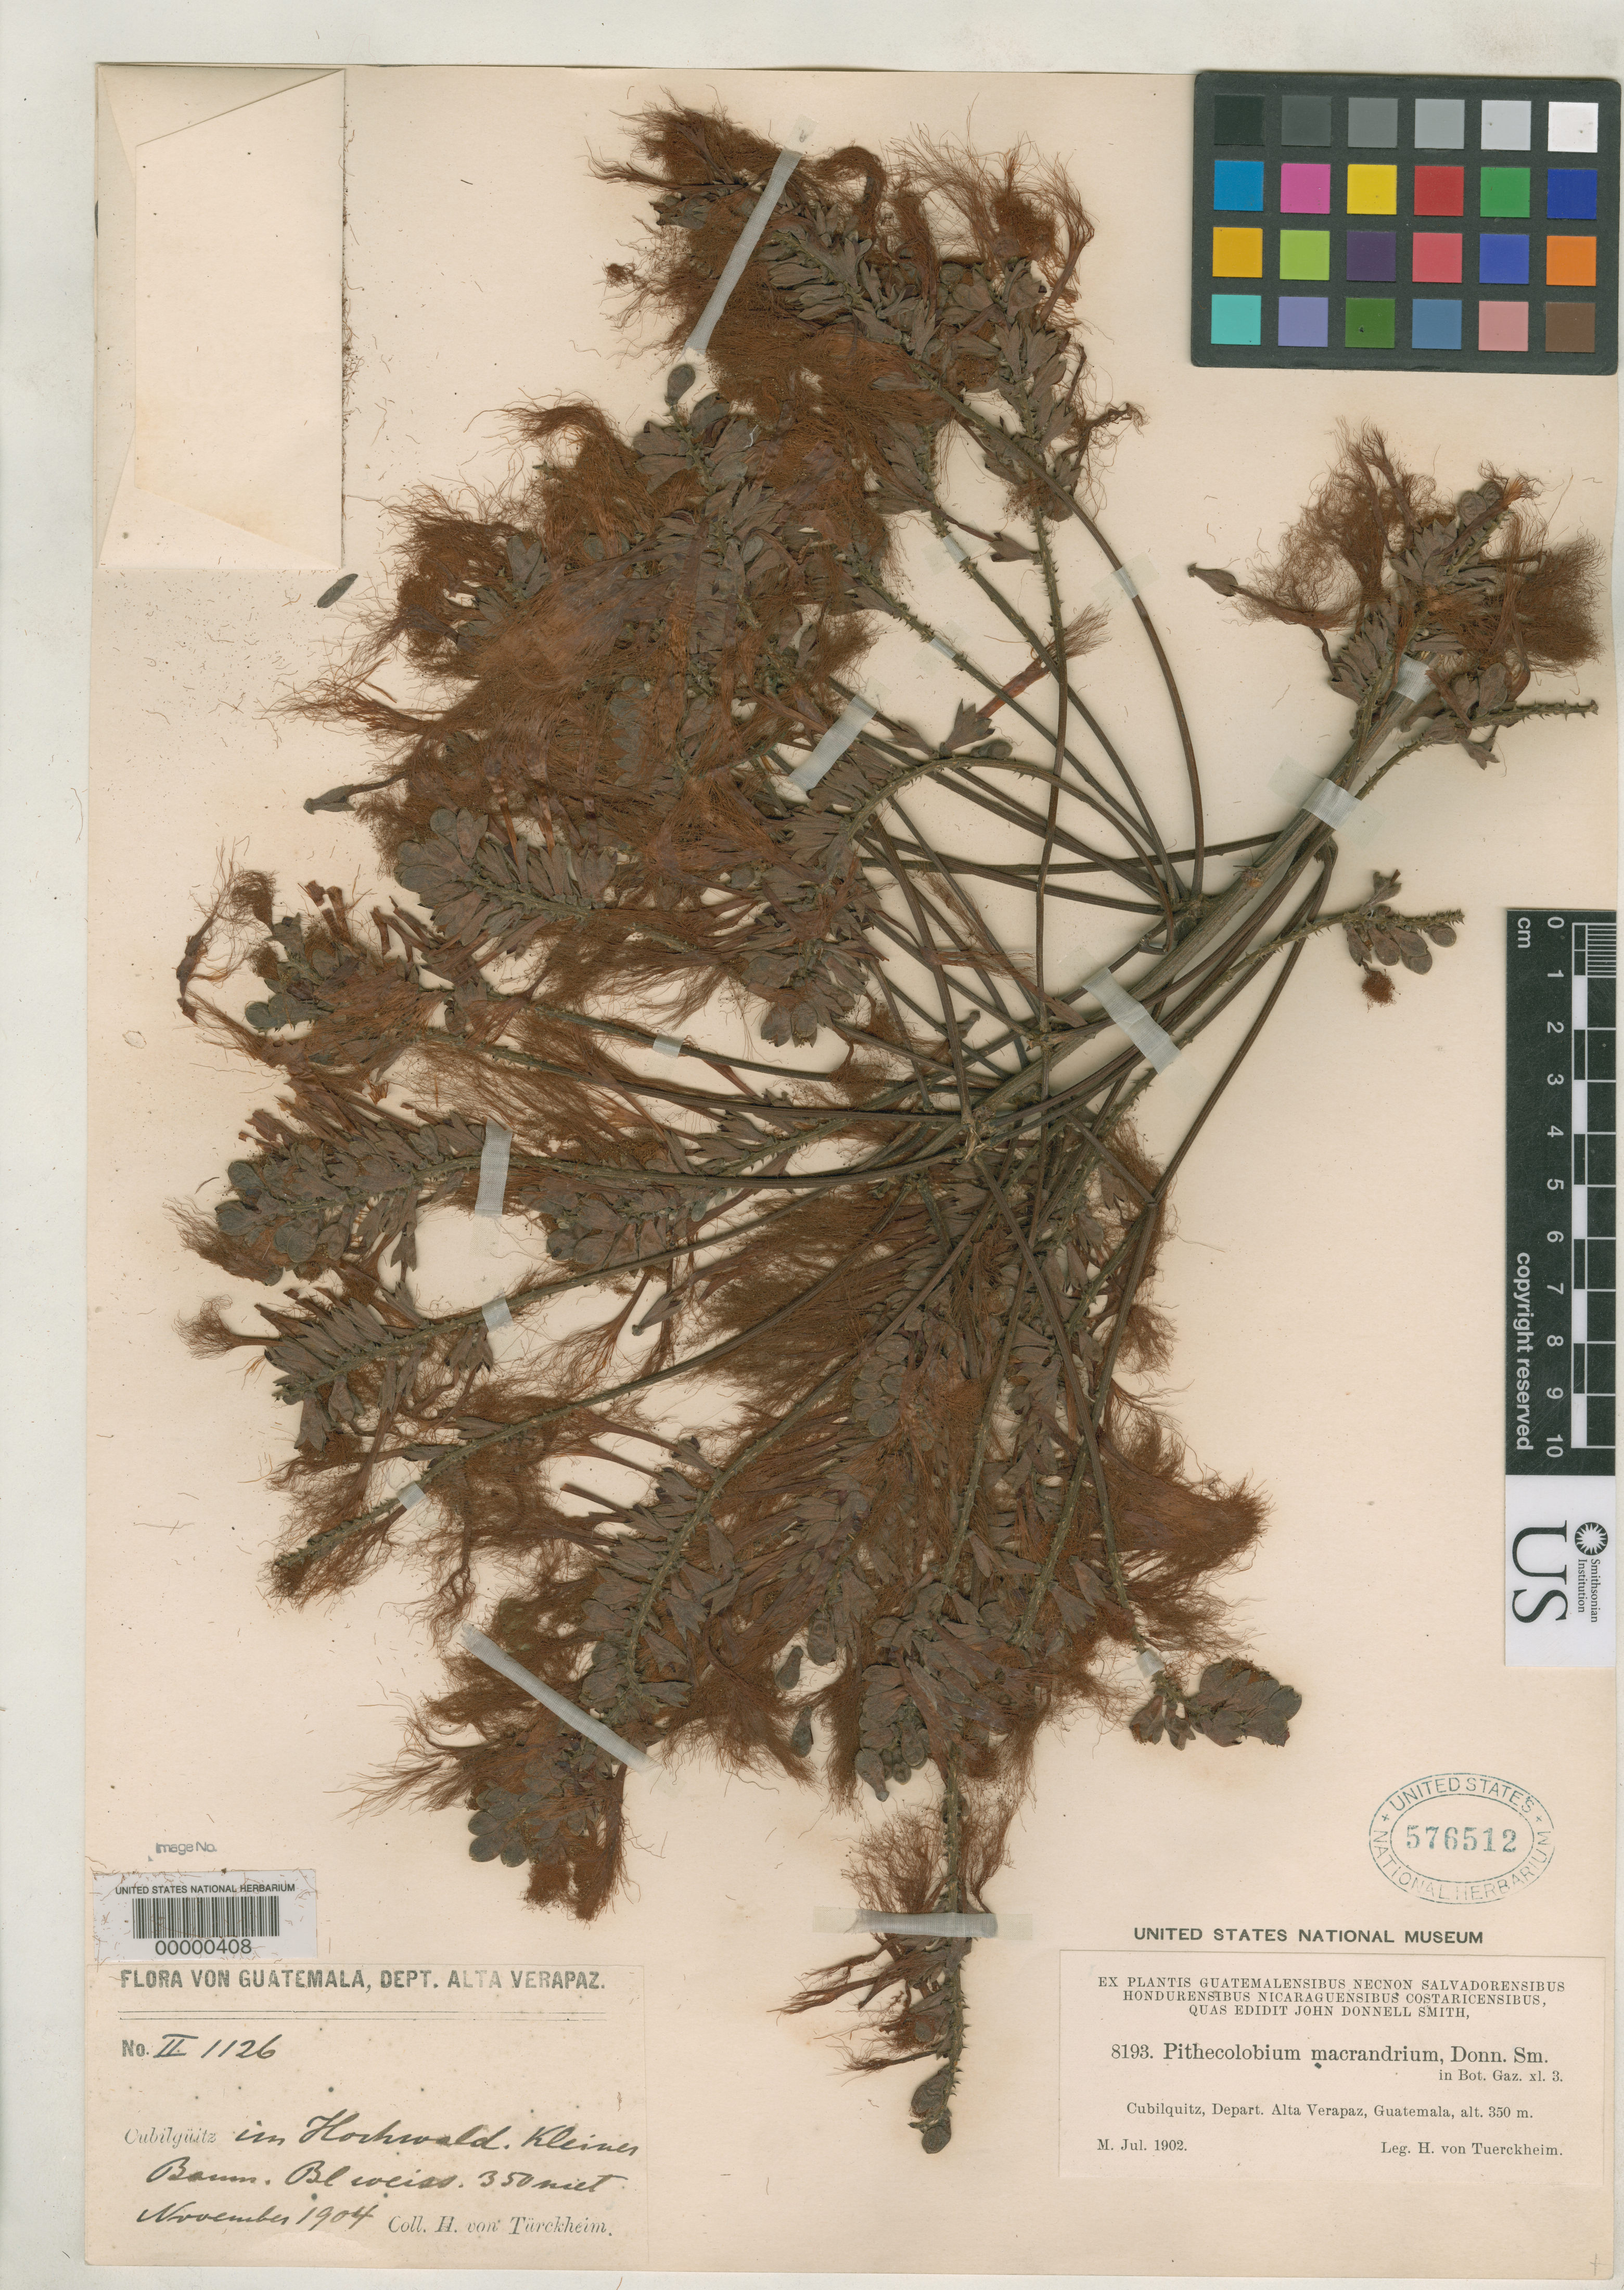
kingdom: Plantae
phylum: Tracheophyta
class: Magnoliopsida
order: Fabales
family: Fabaceae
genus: Pithecellobium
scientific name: Pithecellobium macrandrium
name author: Donn. Sm.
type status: Syntype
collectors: H. von Türckheim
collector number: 8193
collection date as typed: Jul 1902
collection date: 1902-07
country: Guatemala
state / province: Alta Verapaz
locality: Cubilquitz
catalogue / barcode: US 576512